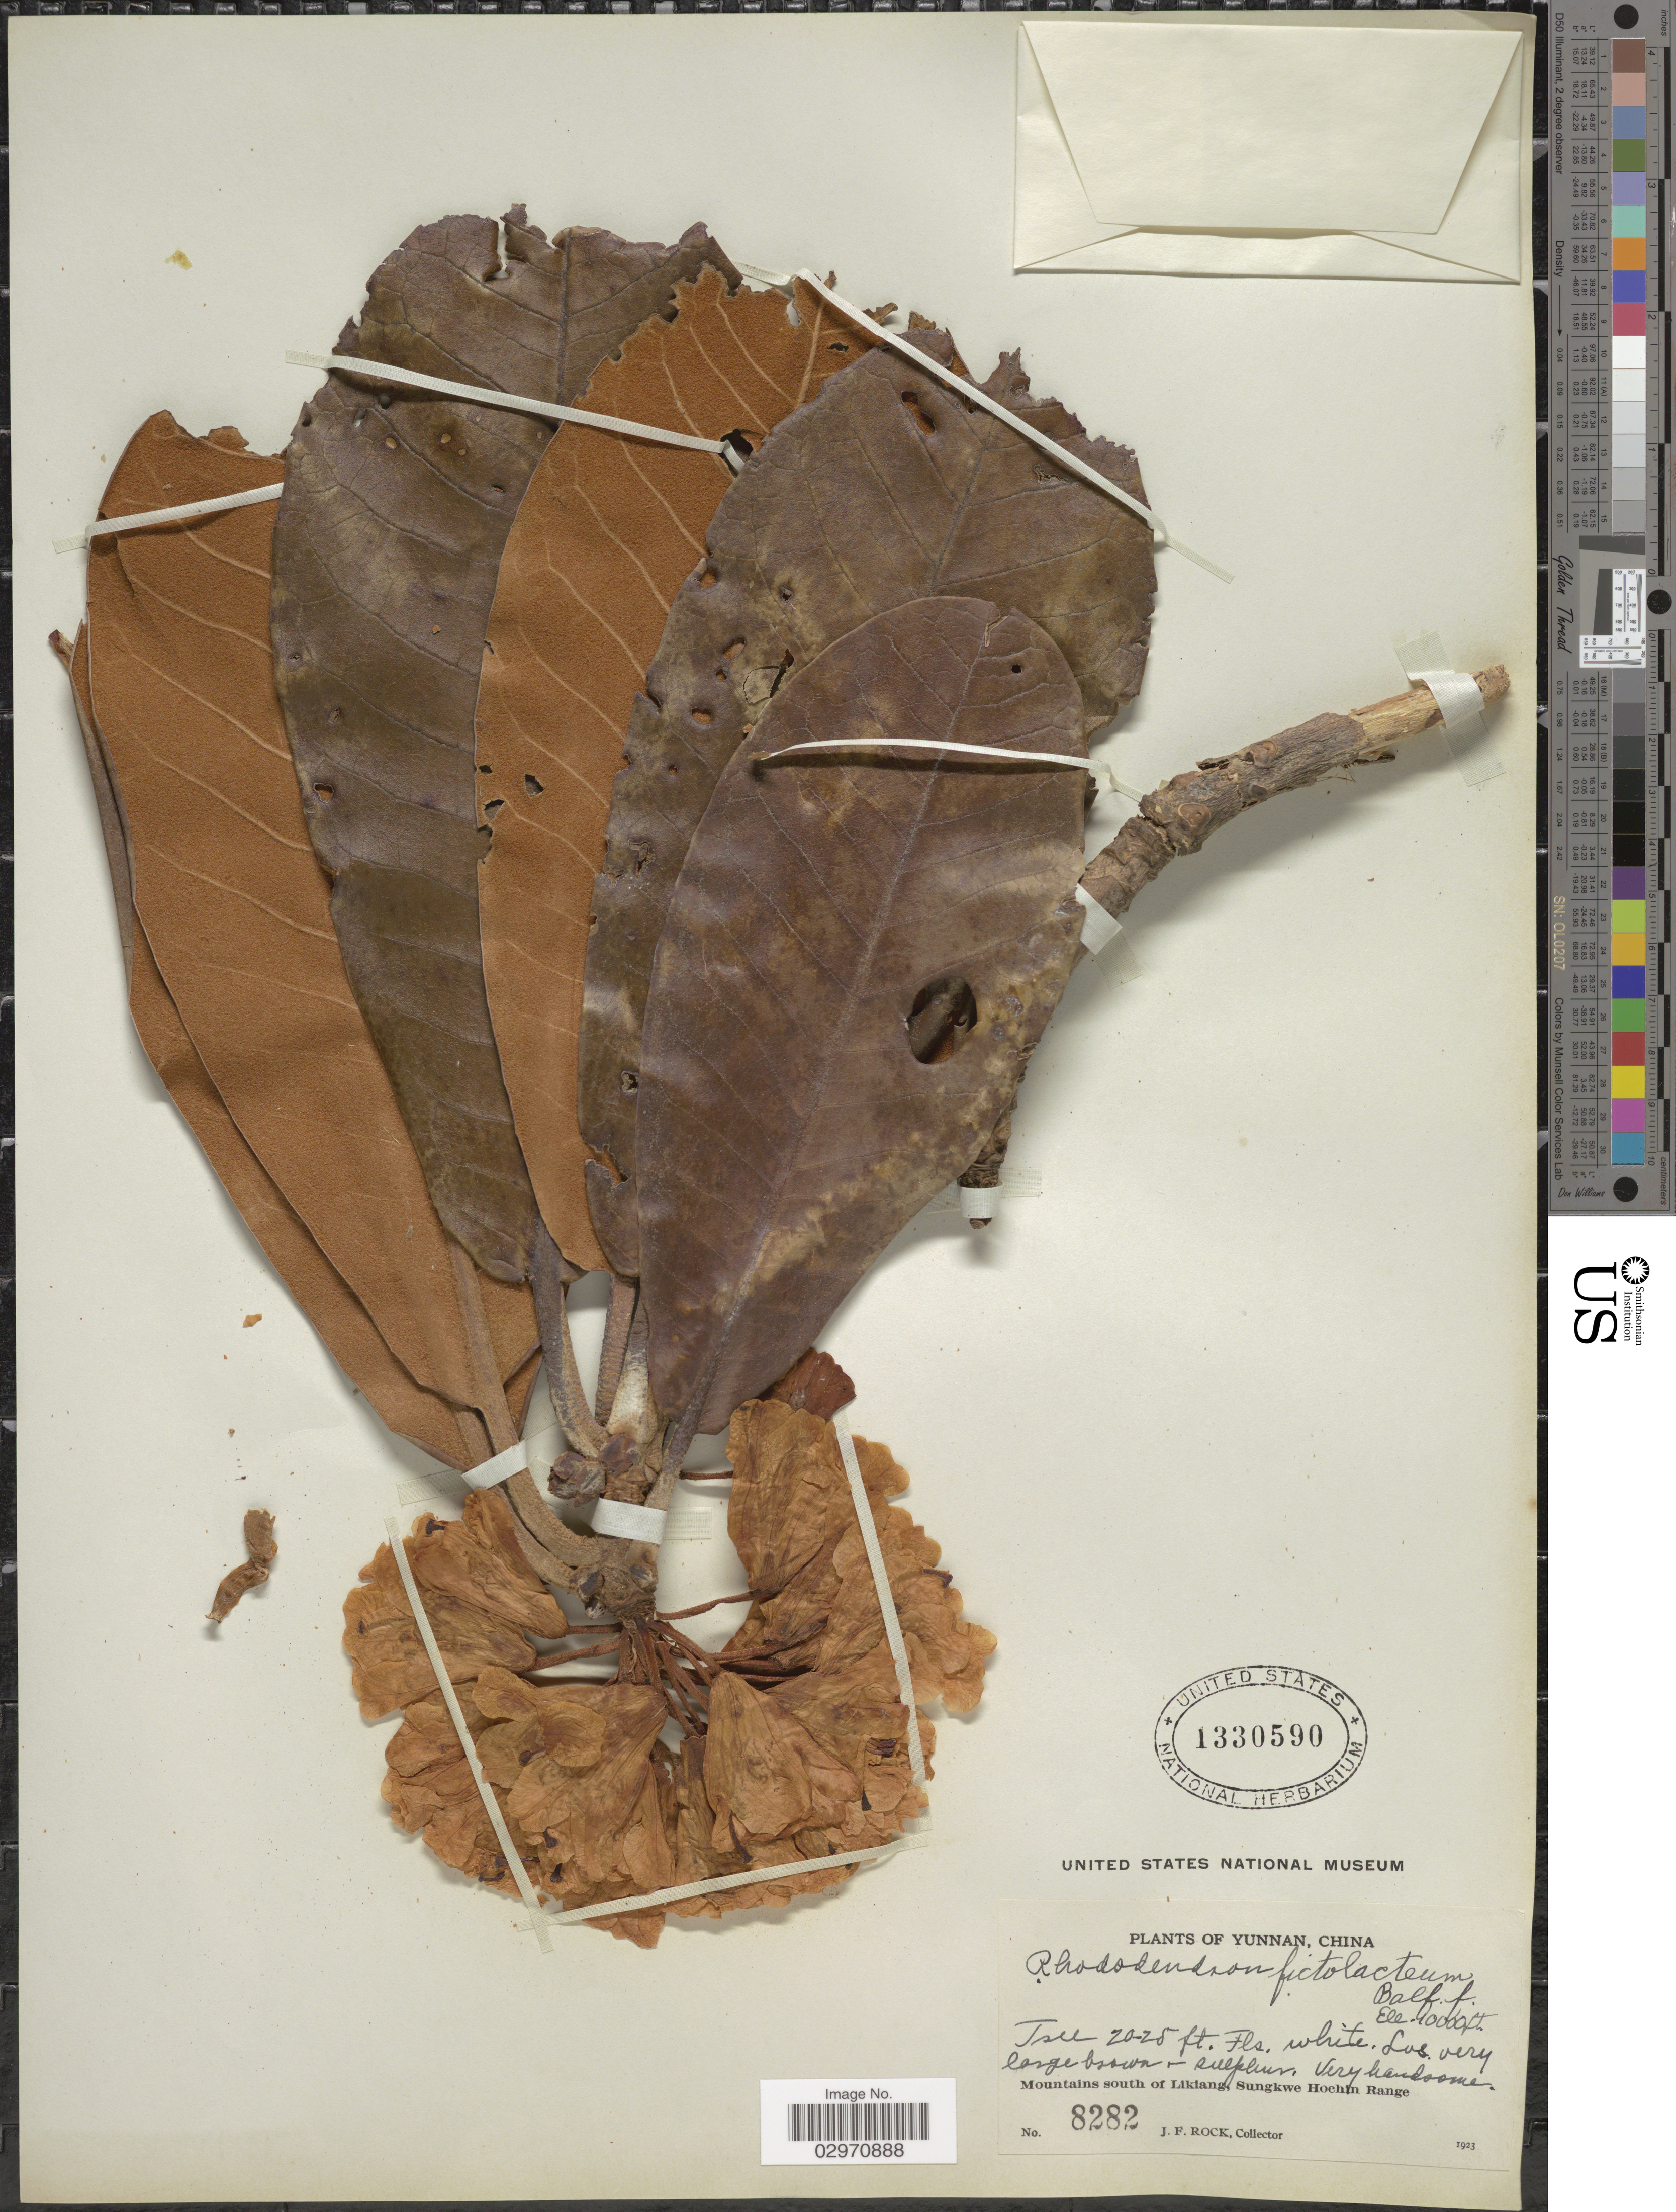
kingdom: Plantae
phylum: Tracheophyta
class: Magnoliopsida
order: Ericales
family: Ericaceae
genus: Rhododendron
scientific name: Rhododendron fictolacteum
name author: Balf. f.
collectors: J. Rock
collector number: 8282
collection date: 1923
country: China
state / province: Yunnan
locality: Mountains south of Likiang, Sungkwe Hochin Range.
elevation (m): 3048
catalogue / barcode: US 1330590